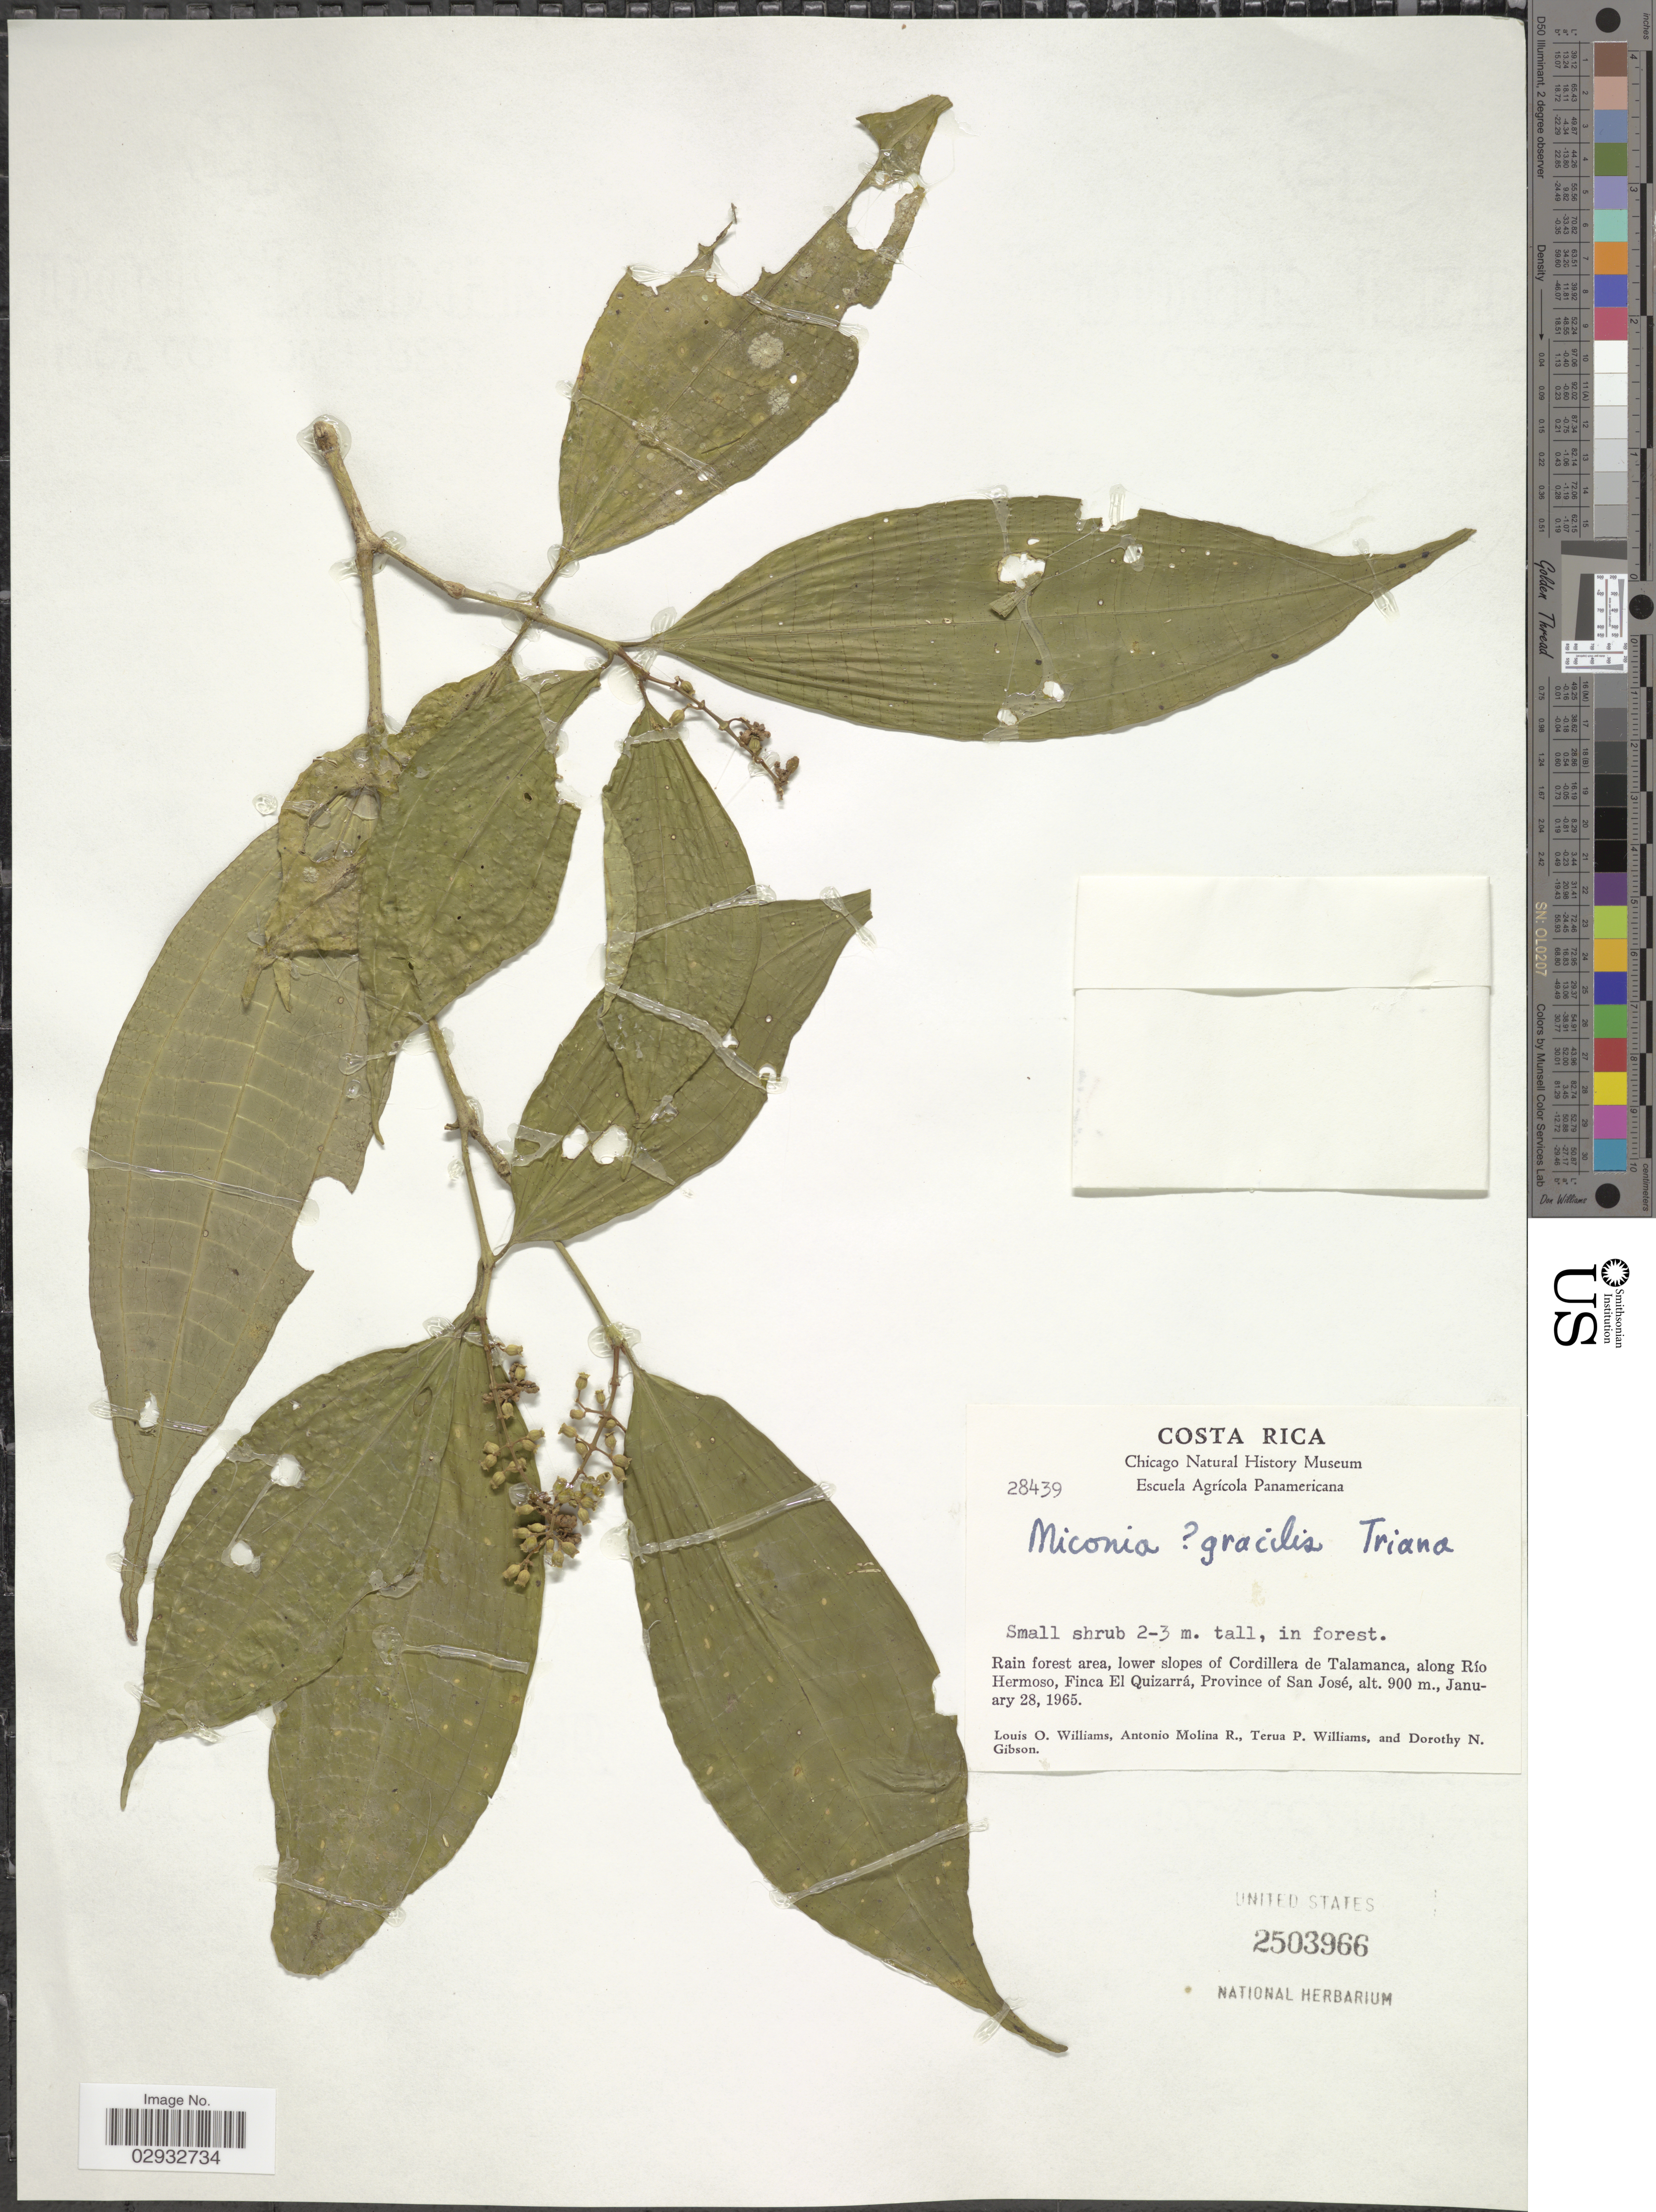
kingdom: Plantae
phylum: Tracheophyta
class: Magnoliopsida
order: Myrtales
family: Melastomataceae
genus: Miconia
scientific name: Miconia gracilis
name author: Triana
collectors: L. O. Williams, A. Molina R., T. Williams & D. N. Gibson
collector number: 28439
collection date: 1965-01-28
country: Costa Rica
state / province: San José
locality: Rain forest area, lower slopes of Cordillera de Talamanca, along Río Hermoso, Finca El Quizarrá.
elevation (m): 900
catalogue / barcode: US 2503966